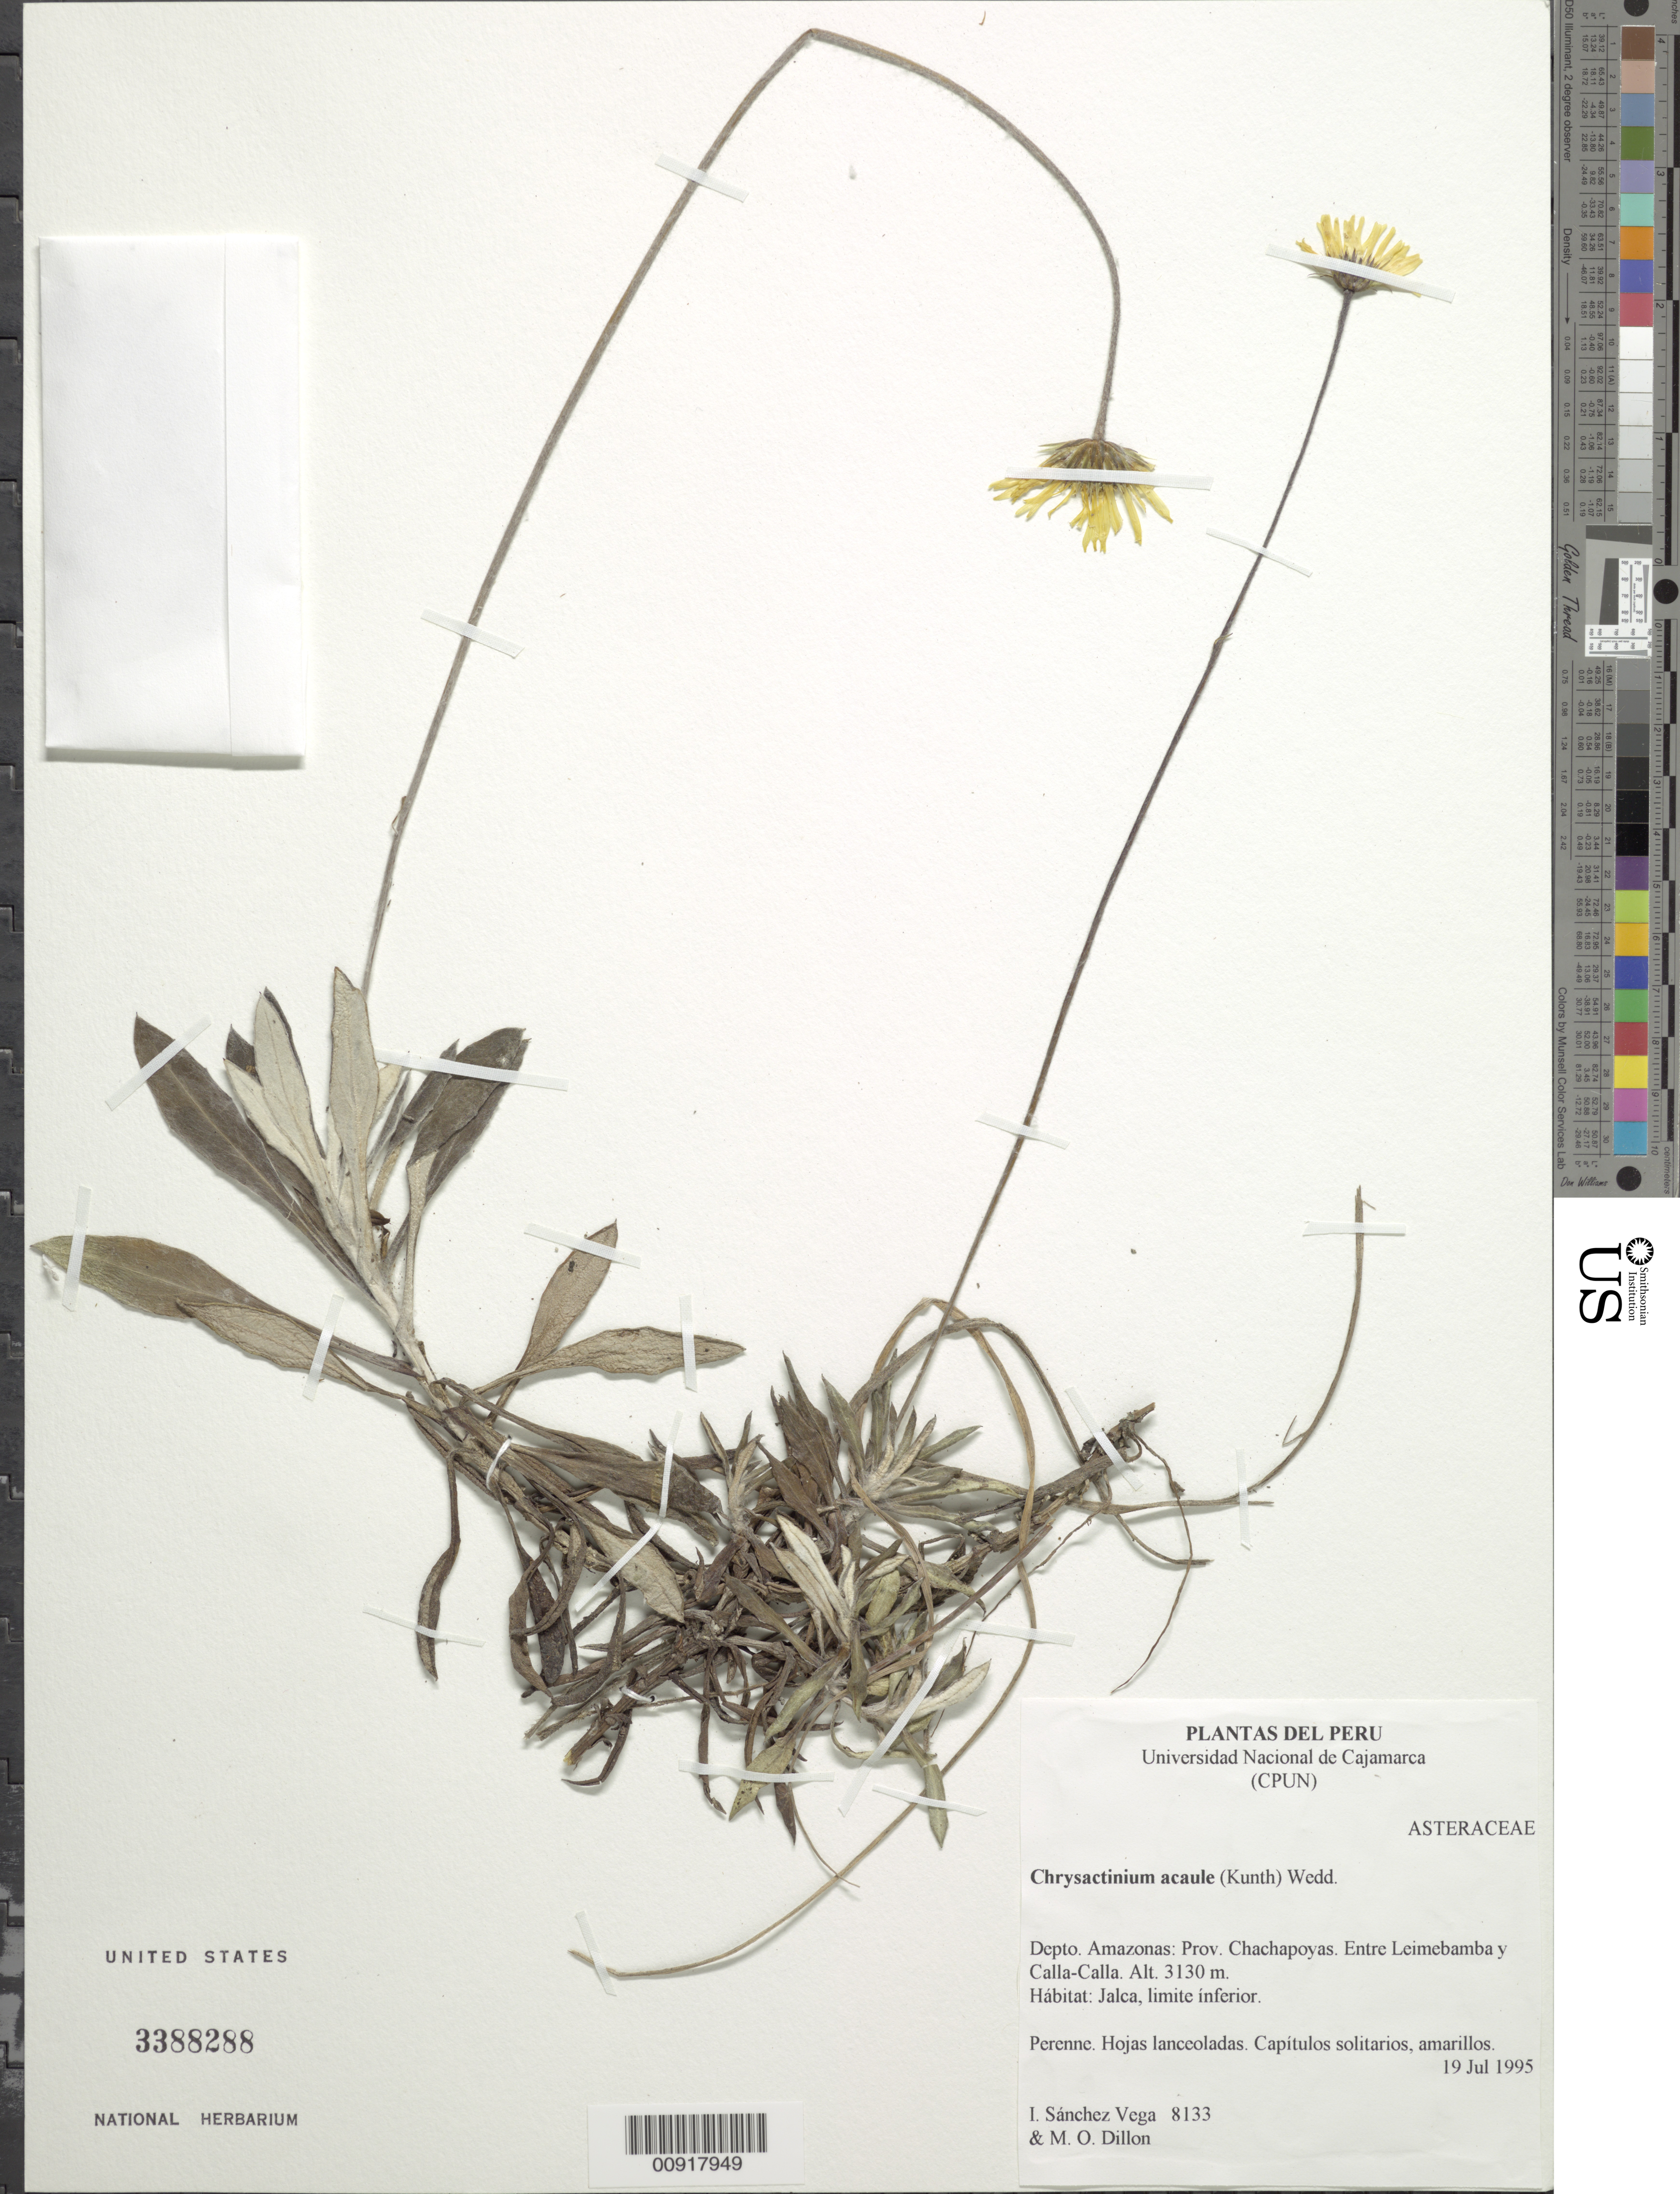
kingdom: Plantae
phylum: Tracheophyta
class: Magnoliopsida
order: Asterales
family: Asteraceae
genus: Chrysactinium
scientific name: Chrysactinium acaule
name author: (Kunth) Wedd.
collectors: I. M. Sánchez Vega & M. O. Dillon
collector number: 8133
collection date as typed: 19 July 1995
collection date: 1995-07-19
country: Peru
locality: Prov. Chachapoyas, Dpto. Amazonas, entre Leimebamba y Calla-Calla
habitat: Jalca, liimite inferior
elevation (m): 3130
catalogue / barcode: US 3388288